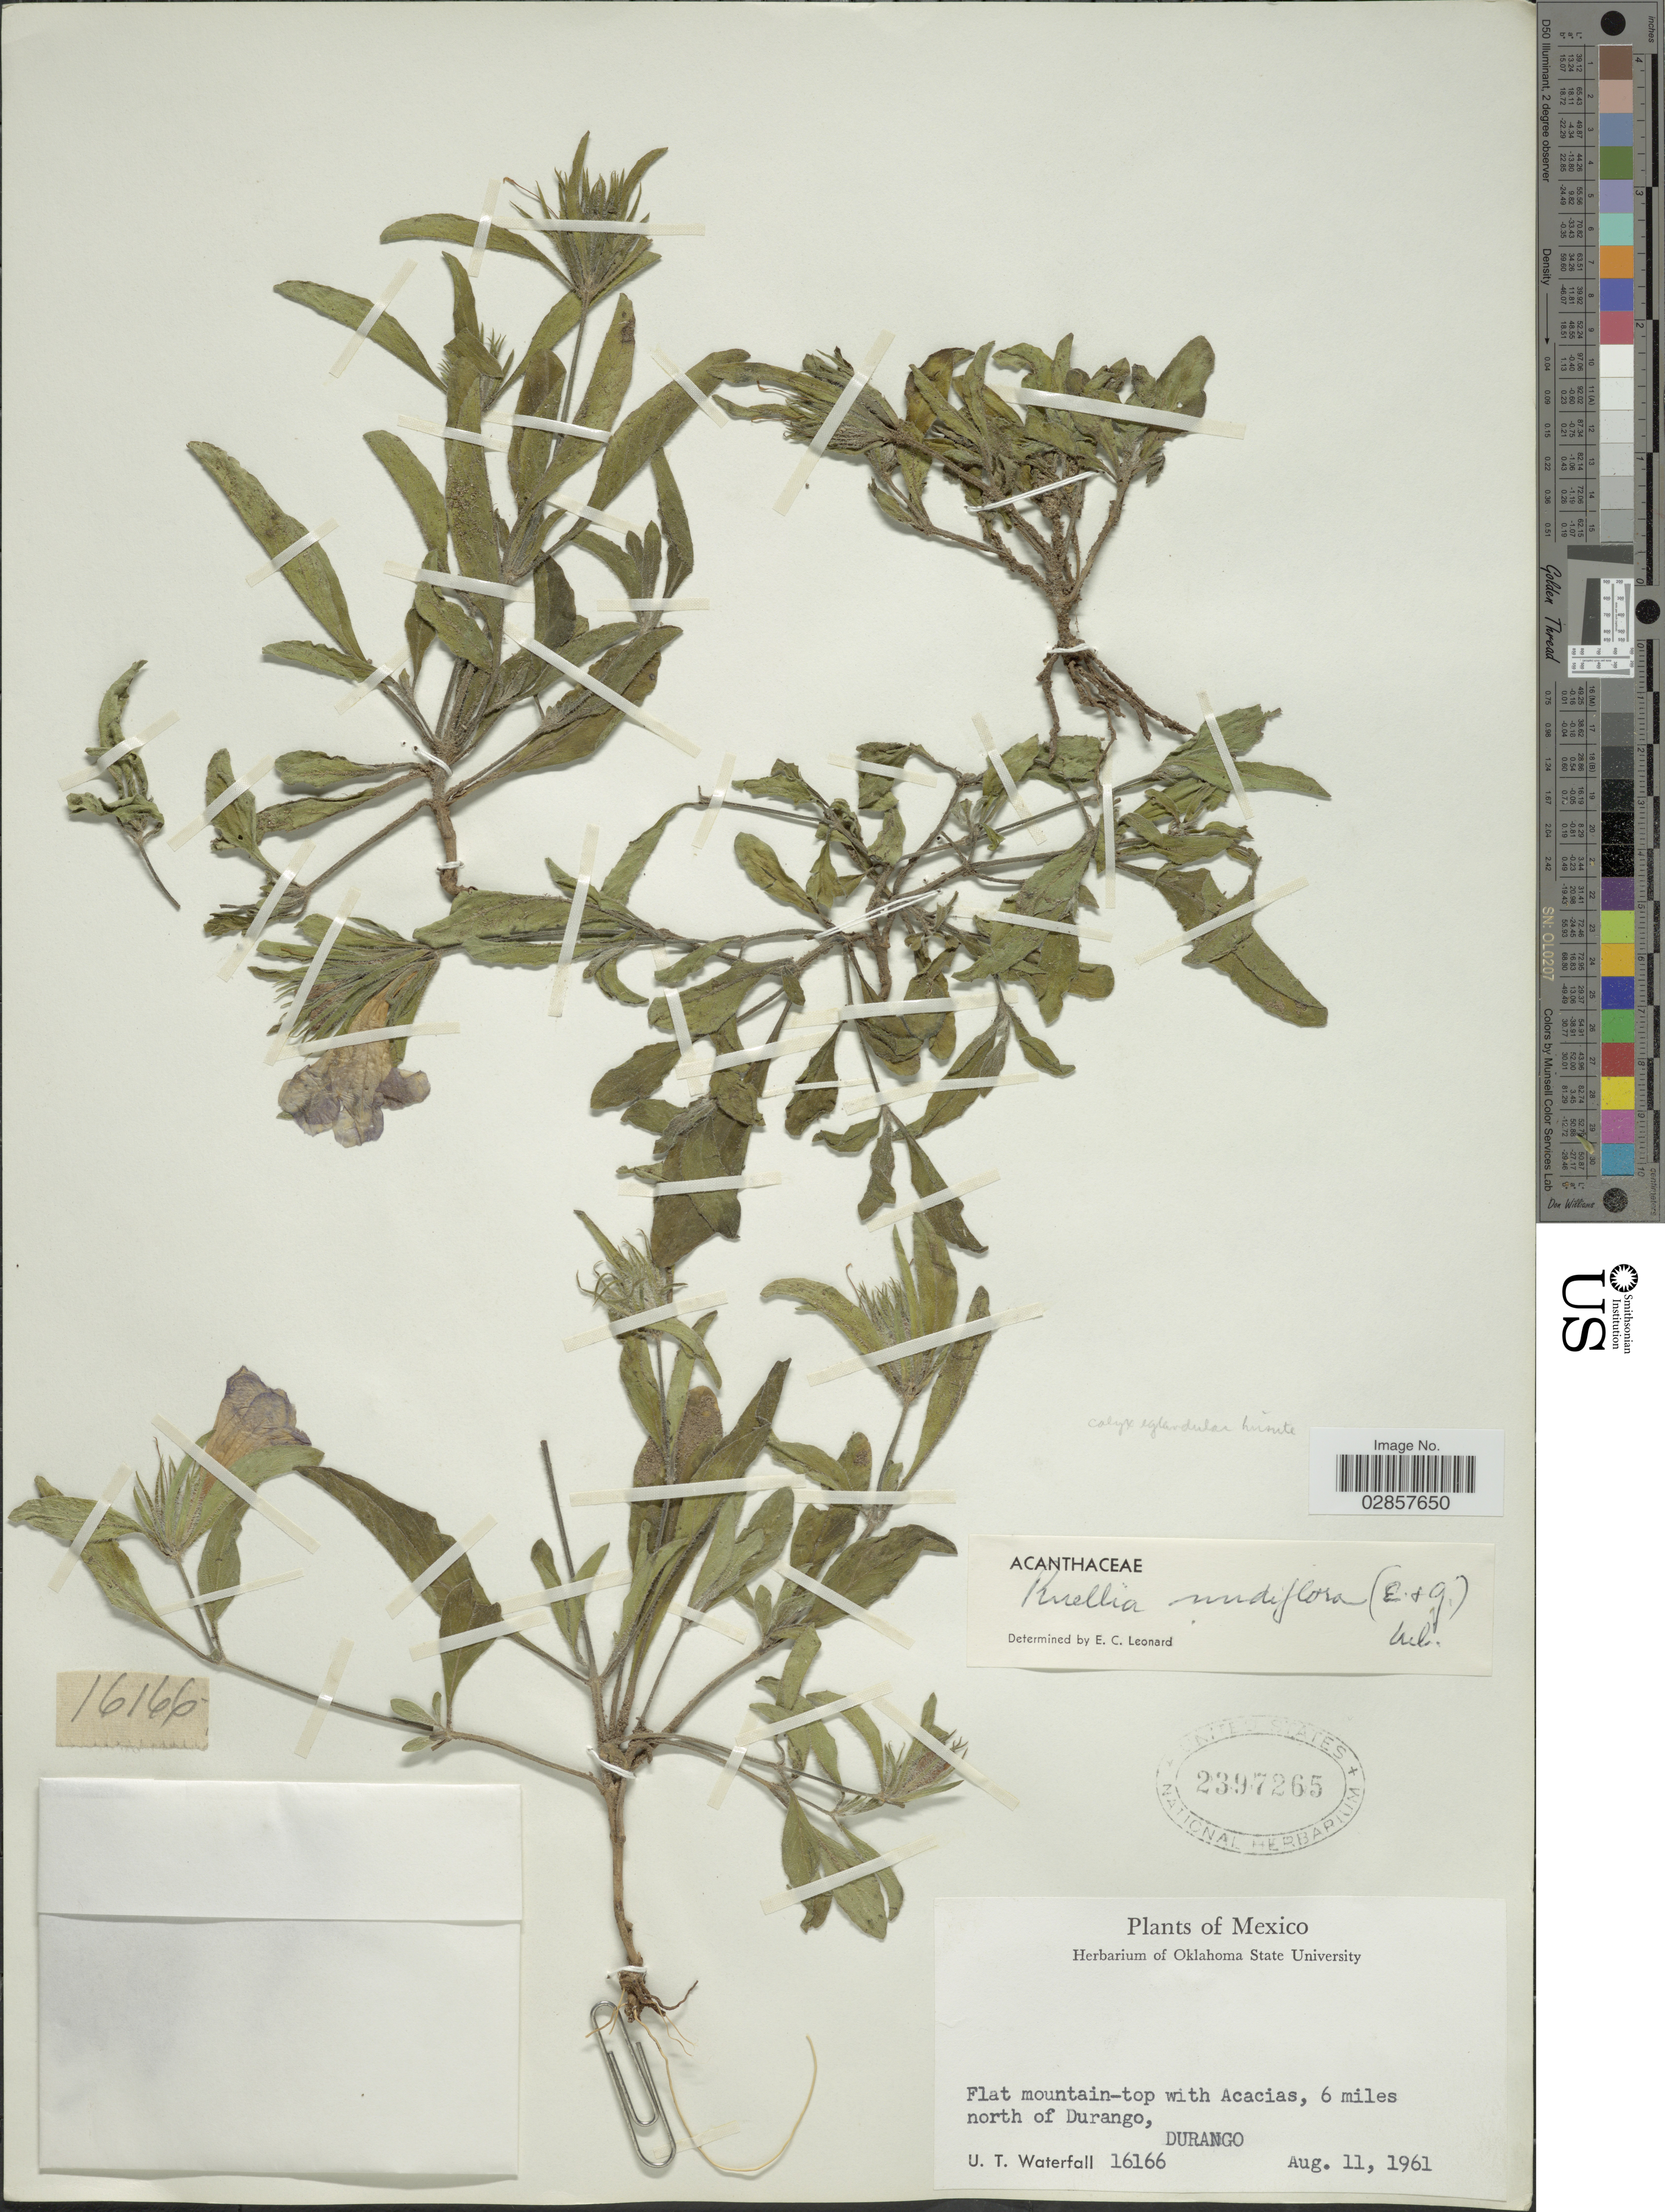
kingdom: Plantae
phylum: Tracheophyta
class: Magnoliopsida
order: Lamiales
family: Acanthaceae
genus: Ruellia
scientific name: Ruellia lactea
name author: Cav.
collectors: U. T. Waterfall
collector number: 16166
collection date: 1961-08-11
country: Mexico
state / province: Durango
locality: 6 miles north of Durango.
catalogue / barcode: US 2397265